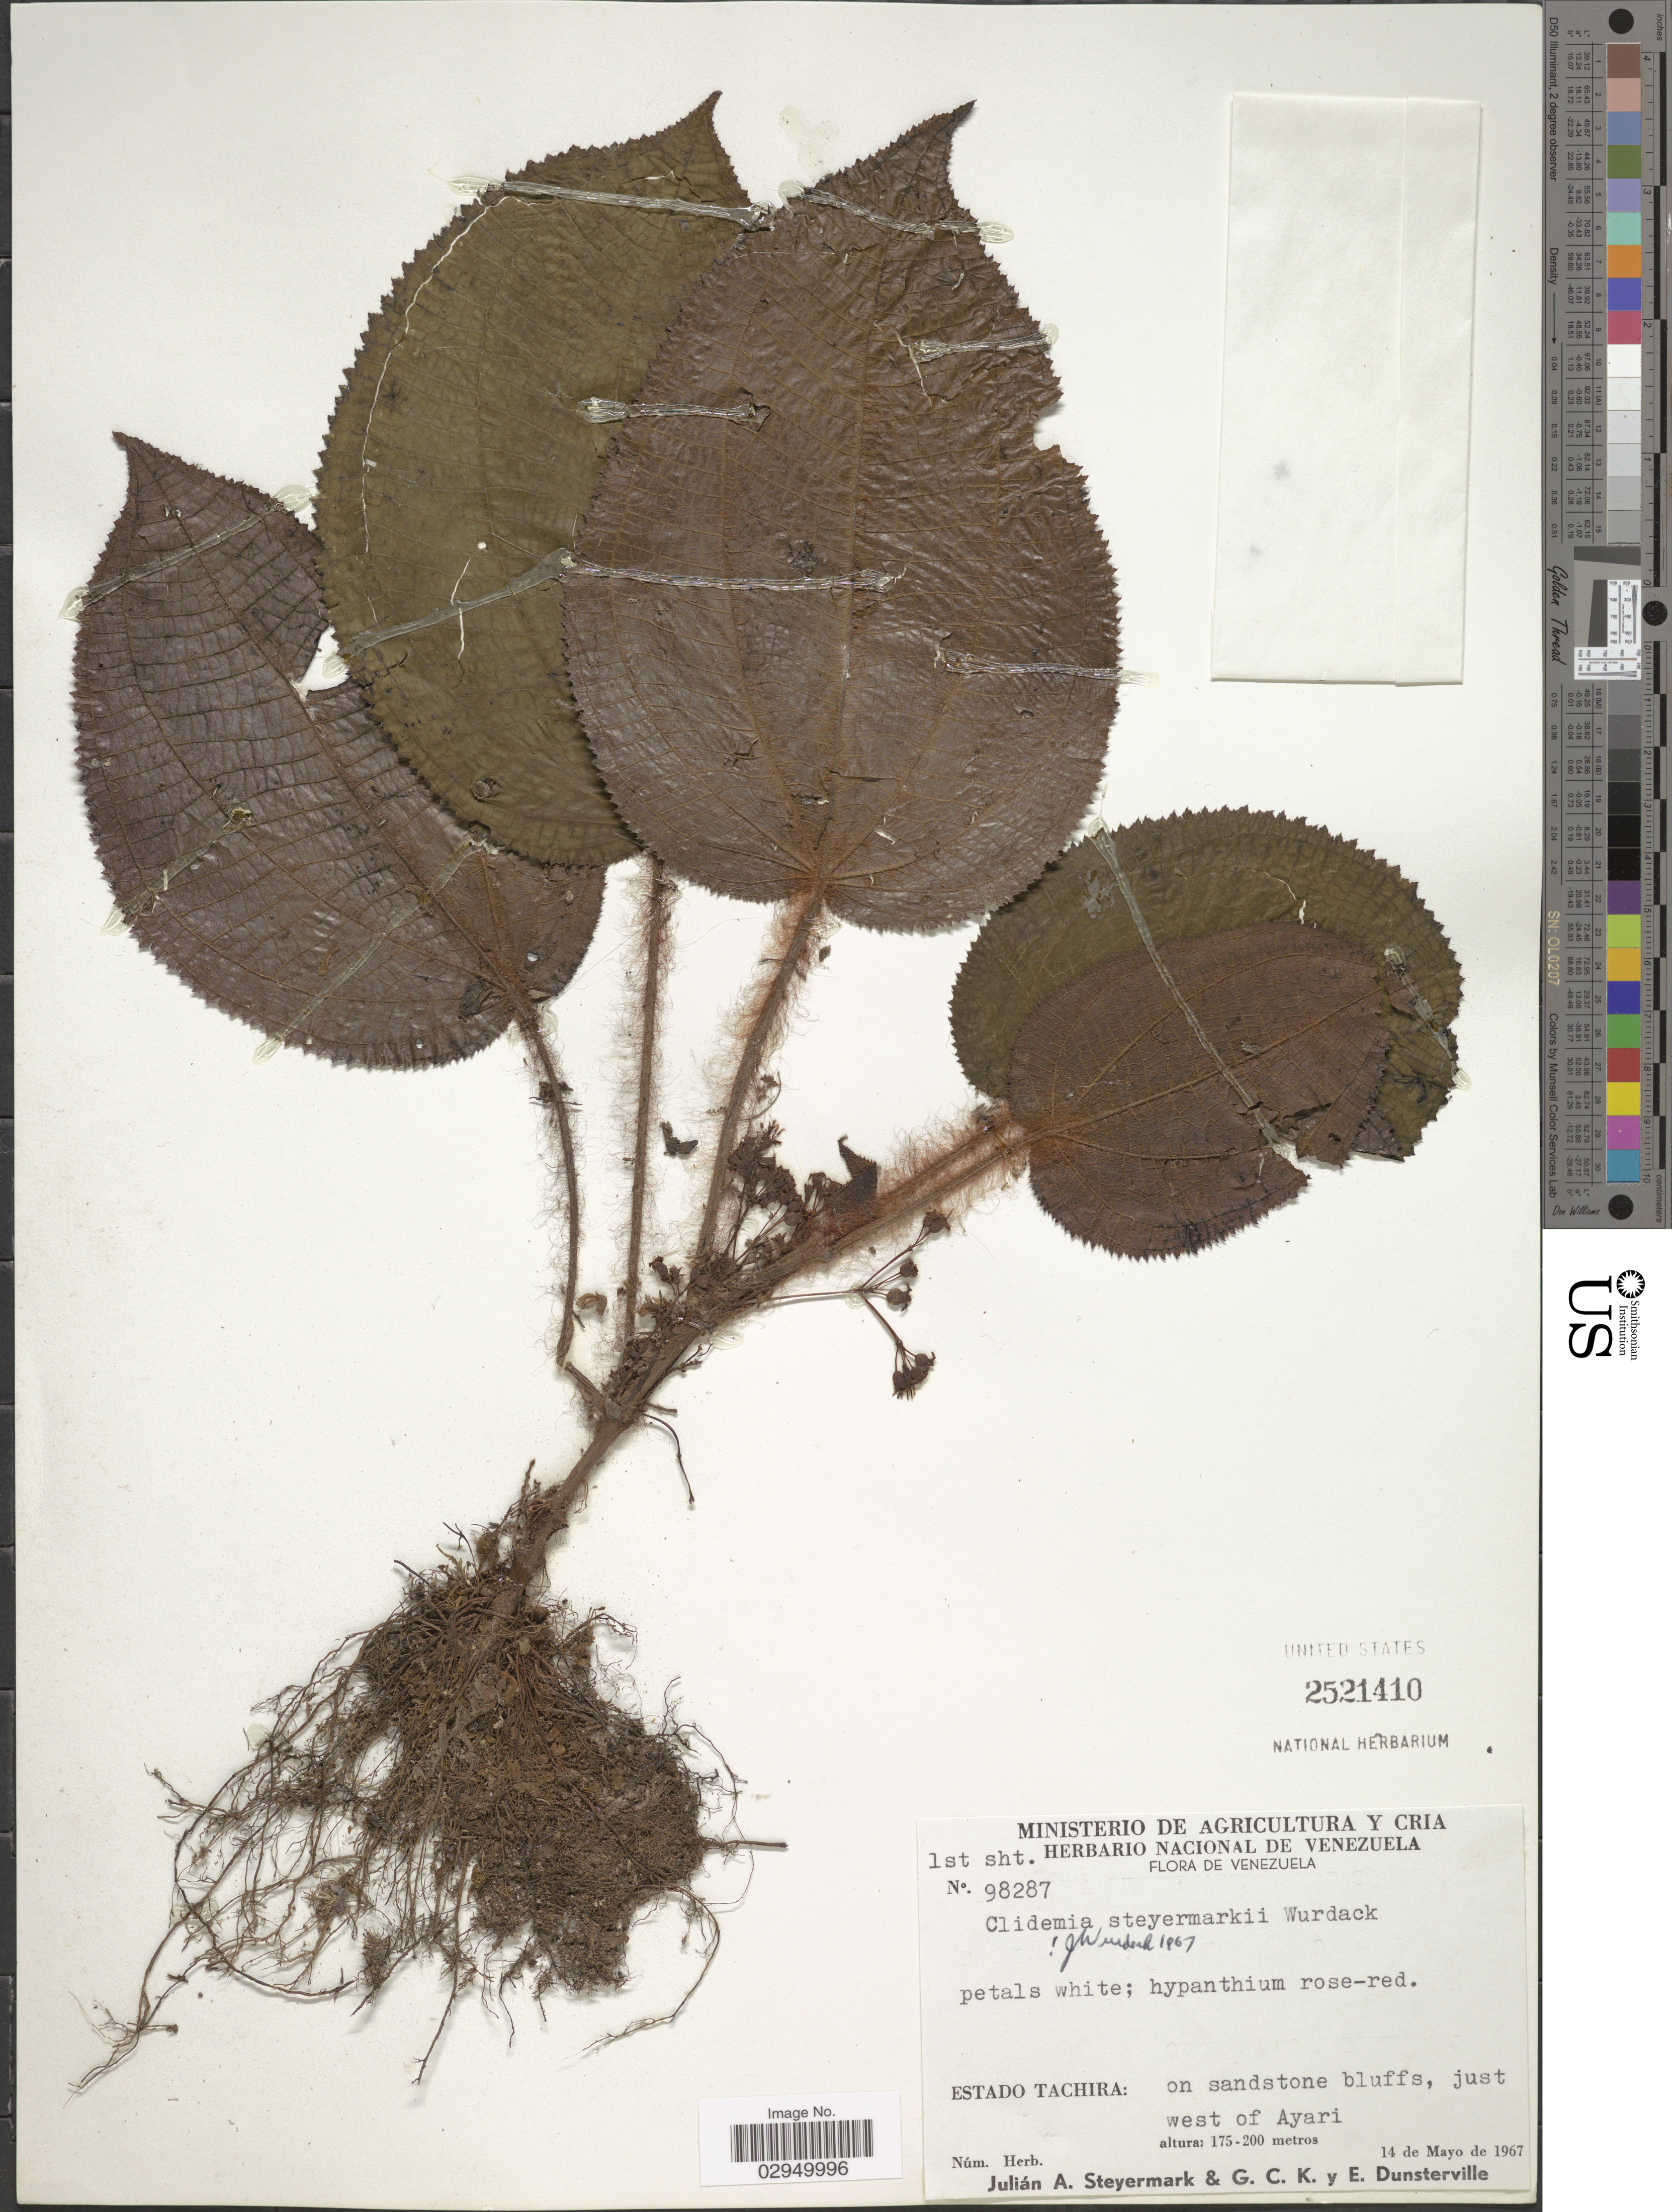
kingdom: Plantae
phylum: Tracheophyta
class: Magnoliopsida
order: Myrtales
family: Melastomataceae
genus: Clidemia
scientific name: Clidemia steyermarkii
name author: Wurdack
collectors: J. Steyermark, G. C. K. Dunsterville & E. Dunsterville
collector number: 98287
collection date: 1967-05-14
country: Venezuela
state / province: Tachira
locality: On sandstone bluffs, just west of Ayari.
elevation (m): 175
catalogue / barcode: US 2521410